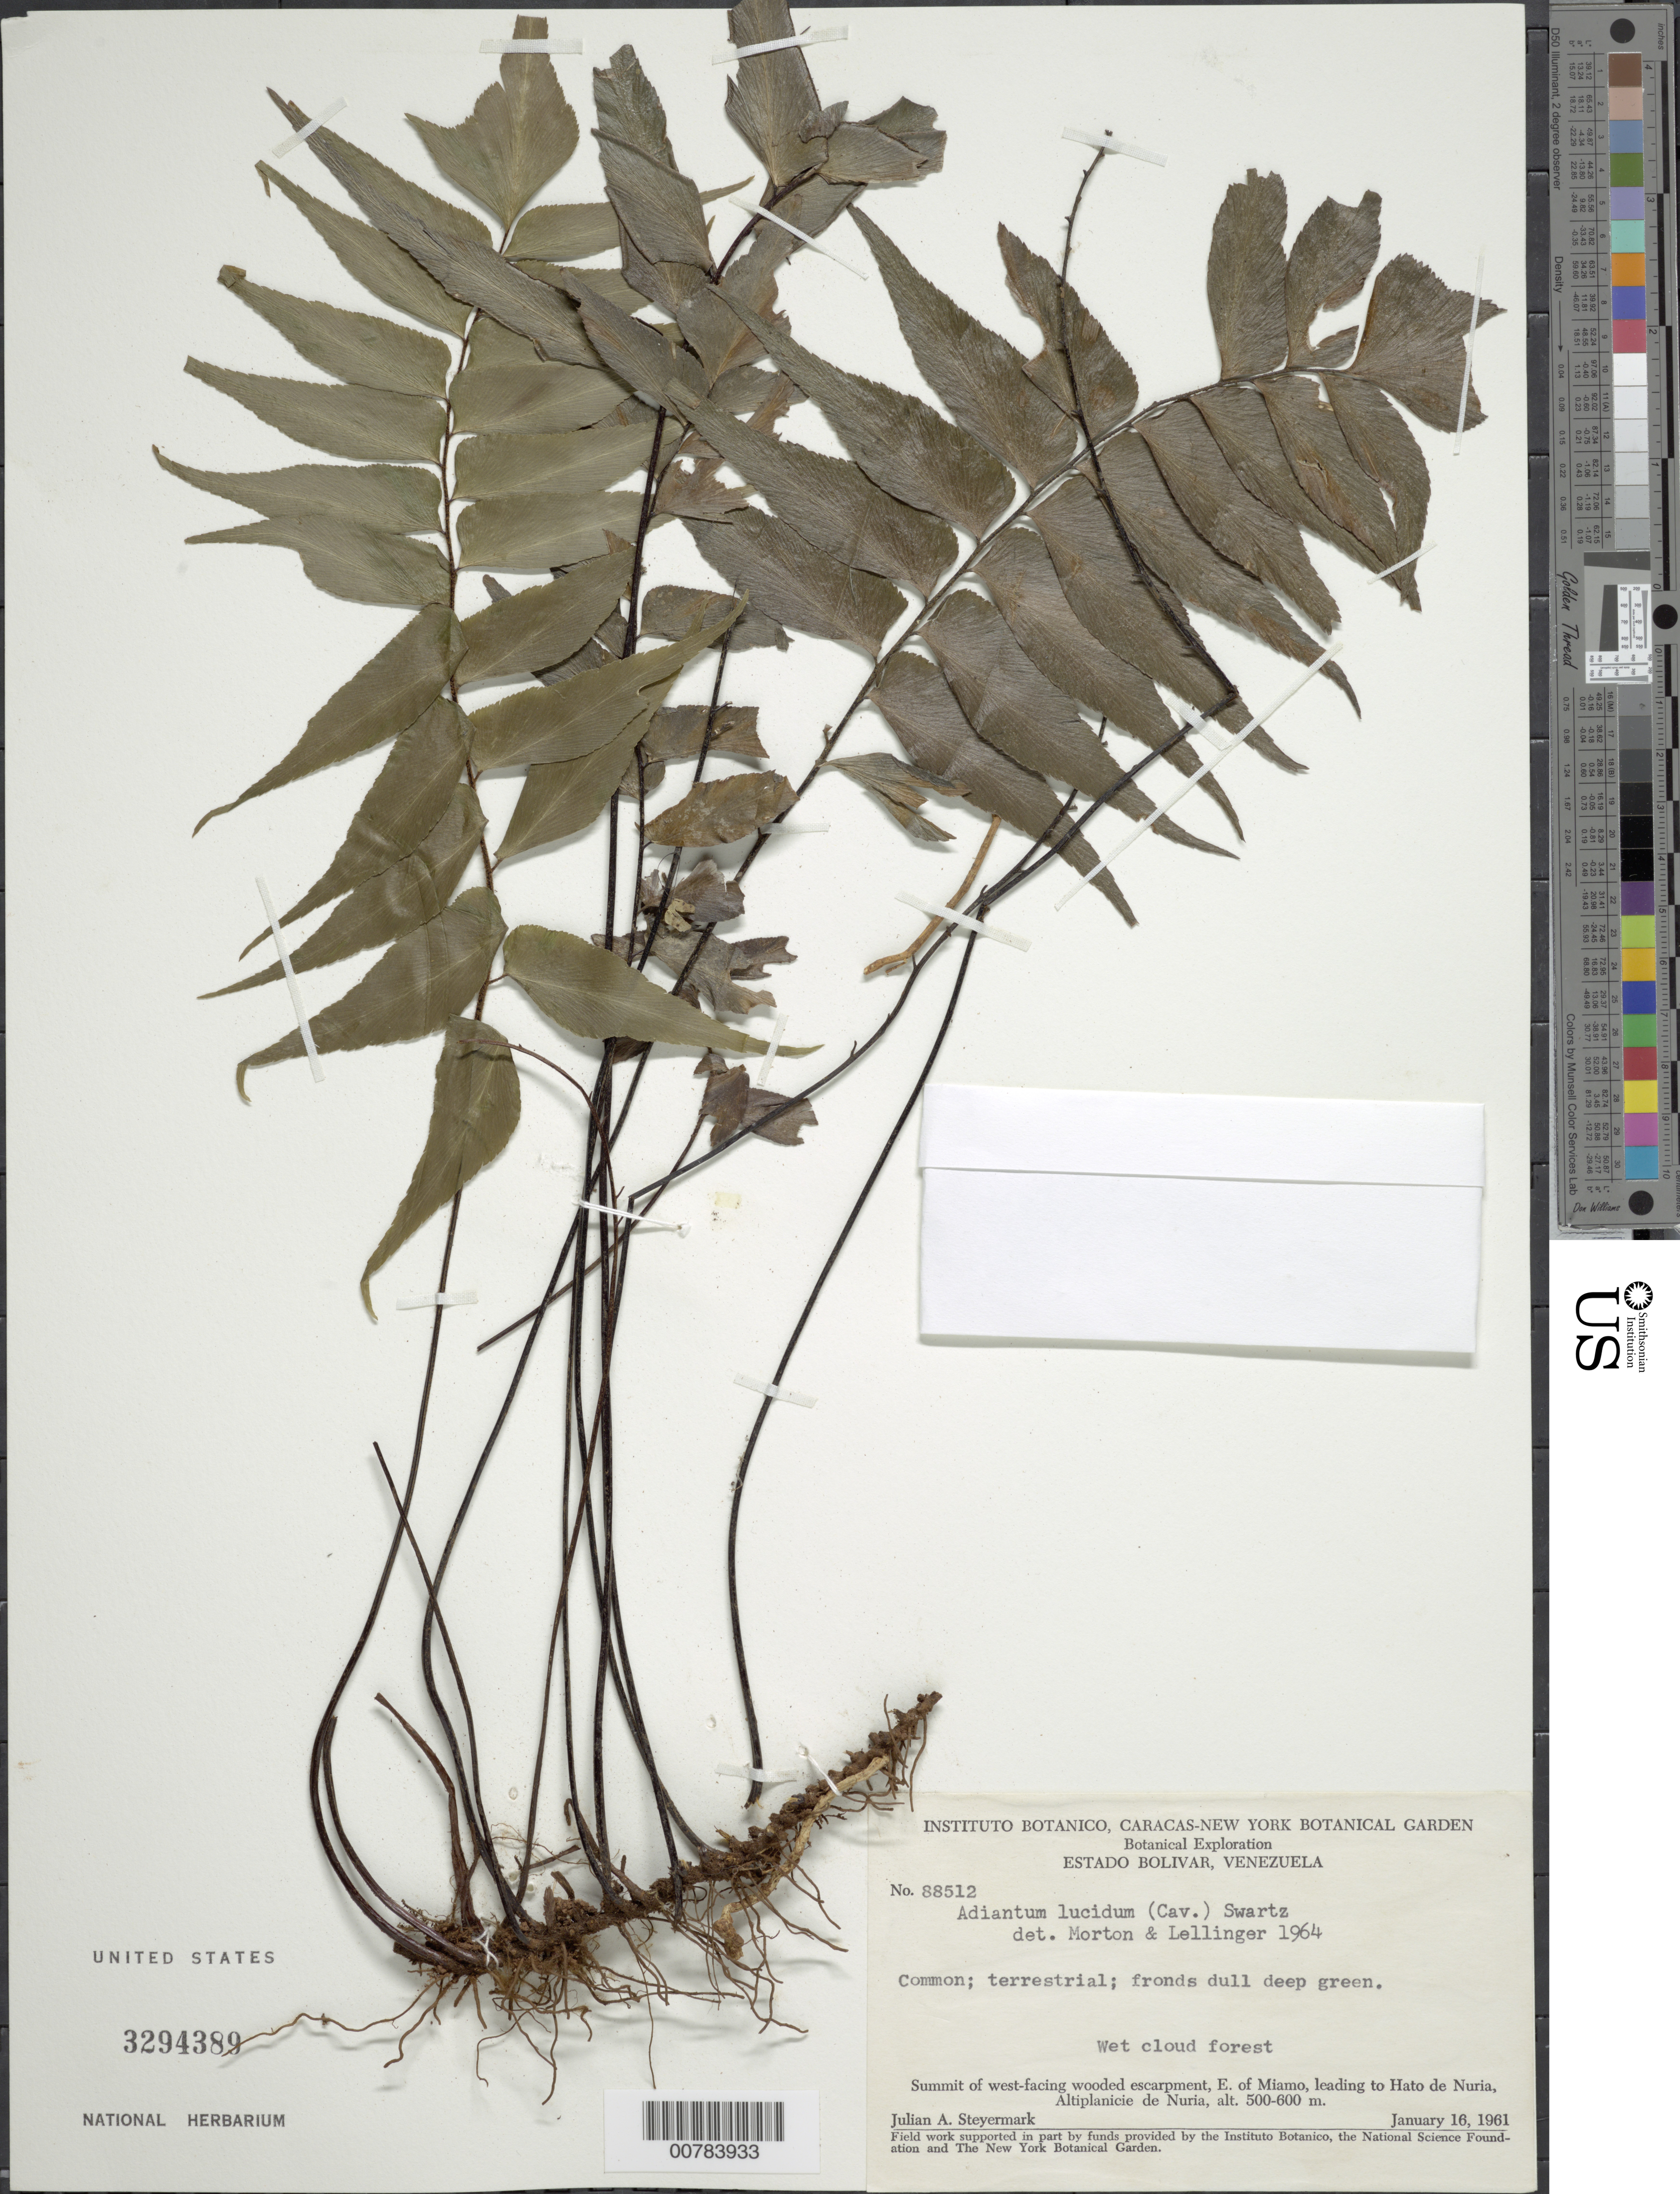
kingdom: Plantae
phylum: Tracheophyta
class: Polypodiopsida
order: Polypodiales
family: Pteridaceae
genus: Adiantum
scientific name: Adiantum lucidum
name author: (Cav.) Sw.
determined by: Morton, C. V.; Lellinger, D. B.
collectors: J. Steyermark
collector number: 88512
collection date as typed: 16-Jan-61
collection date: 1961-01-16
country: Venezuela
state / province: Bolívar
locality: Miamo, E of, leading to Hato de Nuria, Altiplanicie de Nuria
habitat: Wet cloud forest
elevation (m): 500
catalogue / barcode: US 3294389